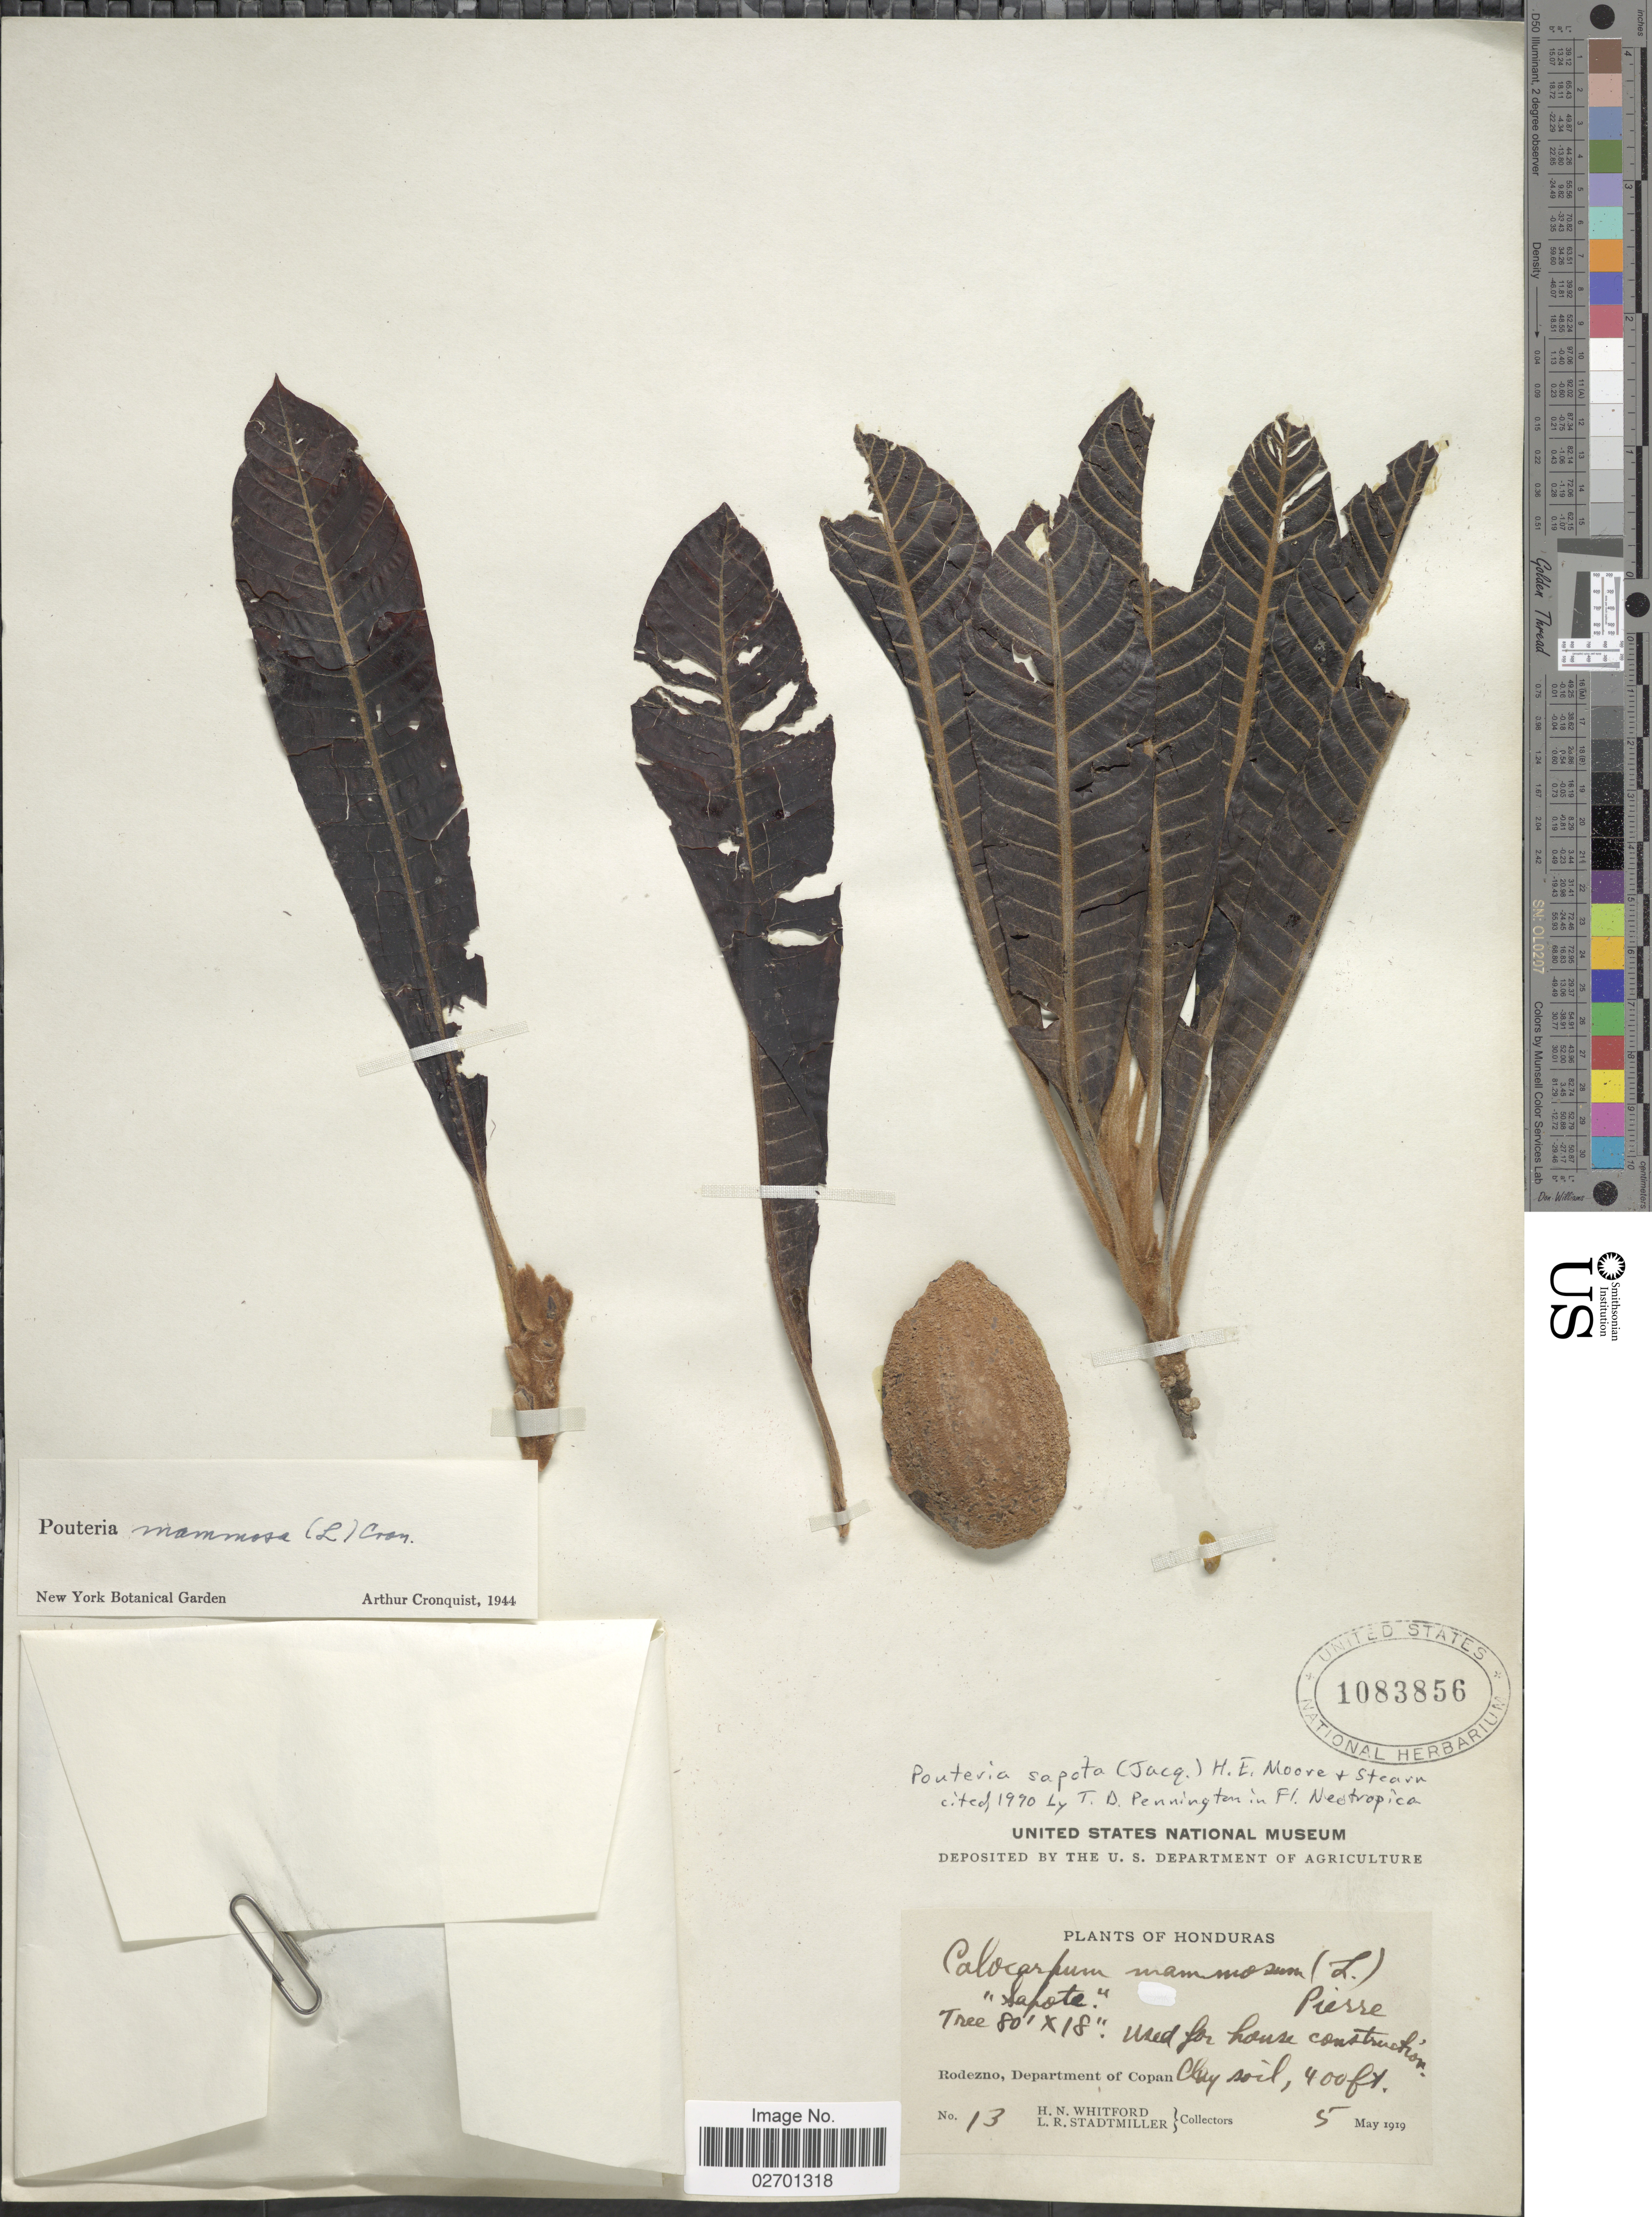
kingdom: Plantae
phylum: Tracheophyta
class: Magnoliopsida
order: Ericales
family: Sapotaceae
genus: Pouteria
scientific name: Pouteria sapota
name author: (Jacq.) H.E. Moore & Stearn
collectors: H. N. Whitford & L. Stadtmiller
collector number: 13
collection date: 1919-05-05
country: Honduras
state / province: Copán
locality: Rodezno.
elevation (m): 122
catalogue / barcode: US 1083856